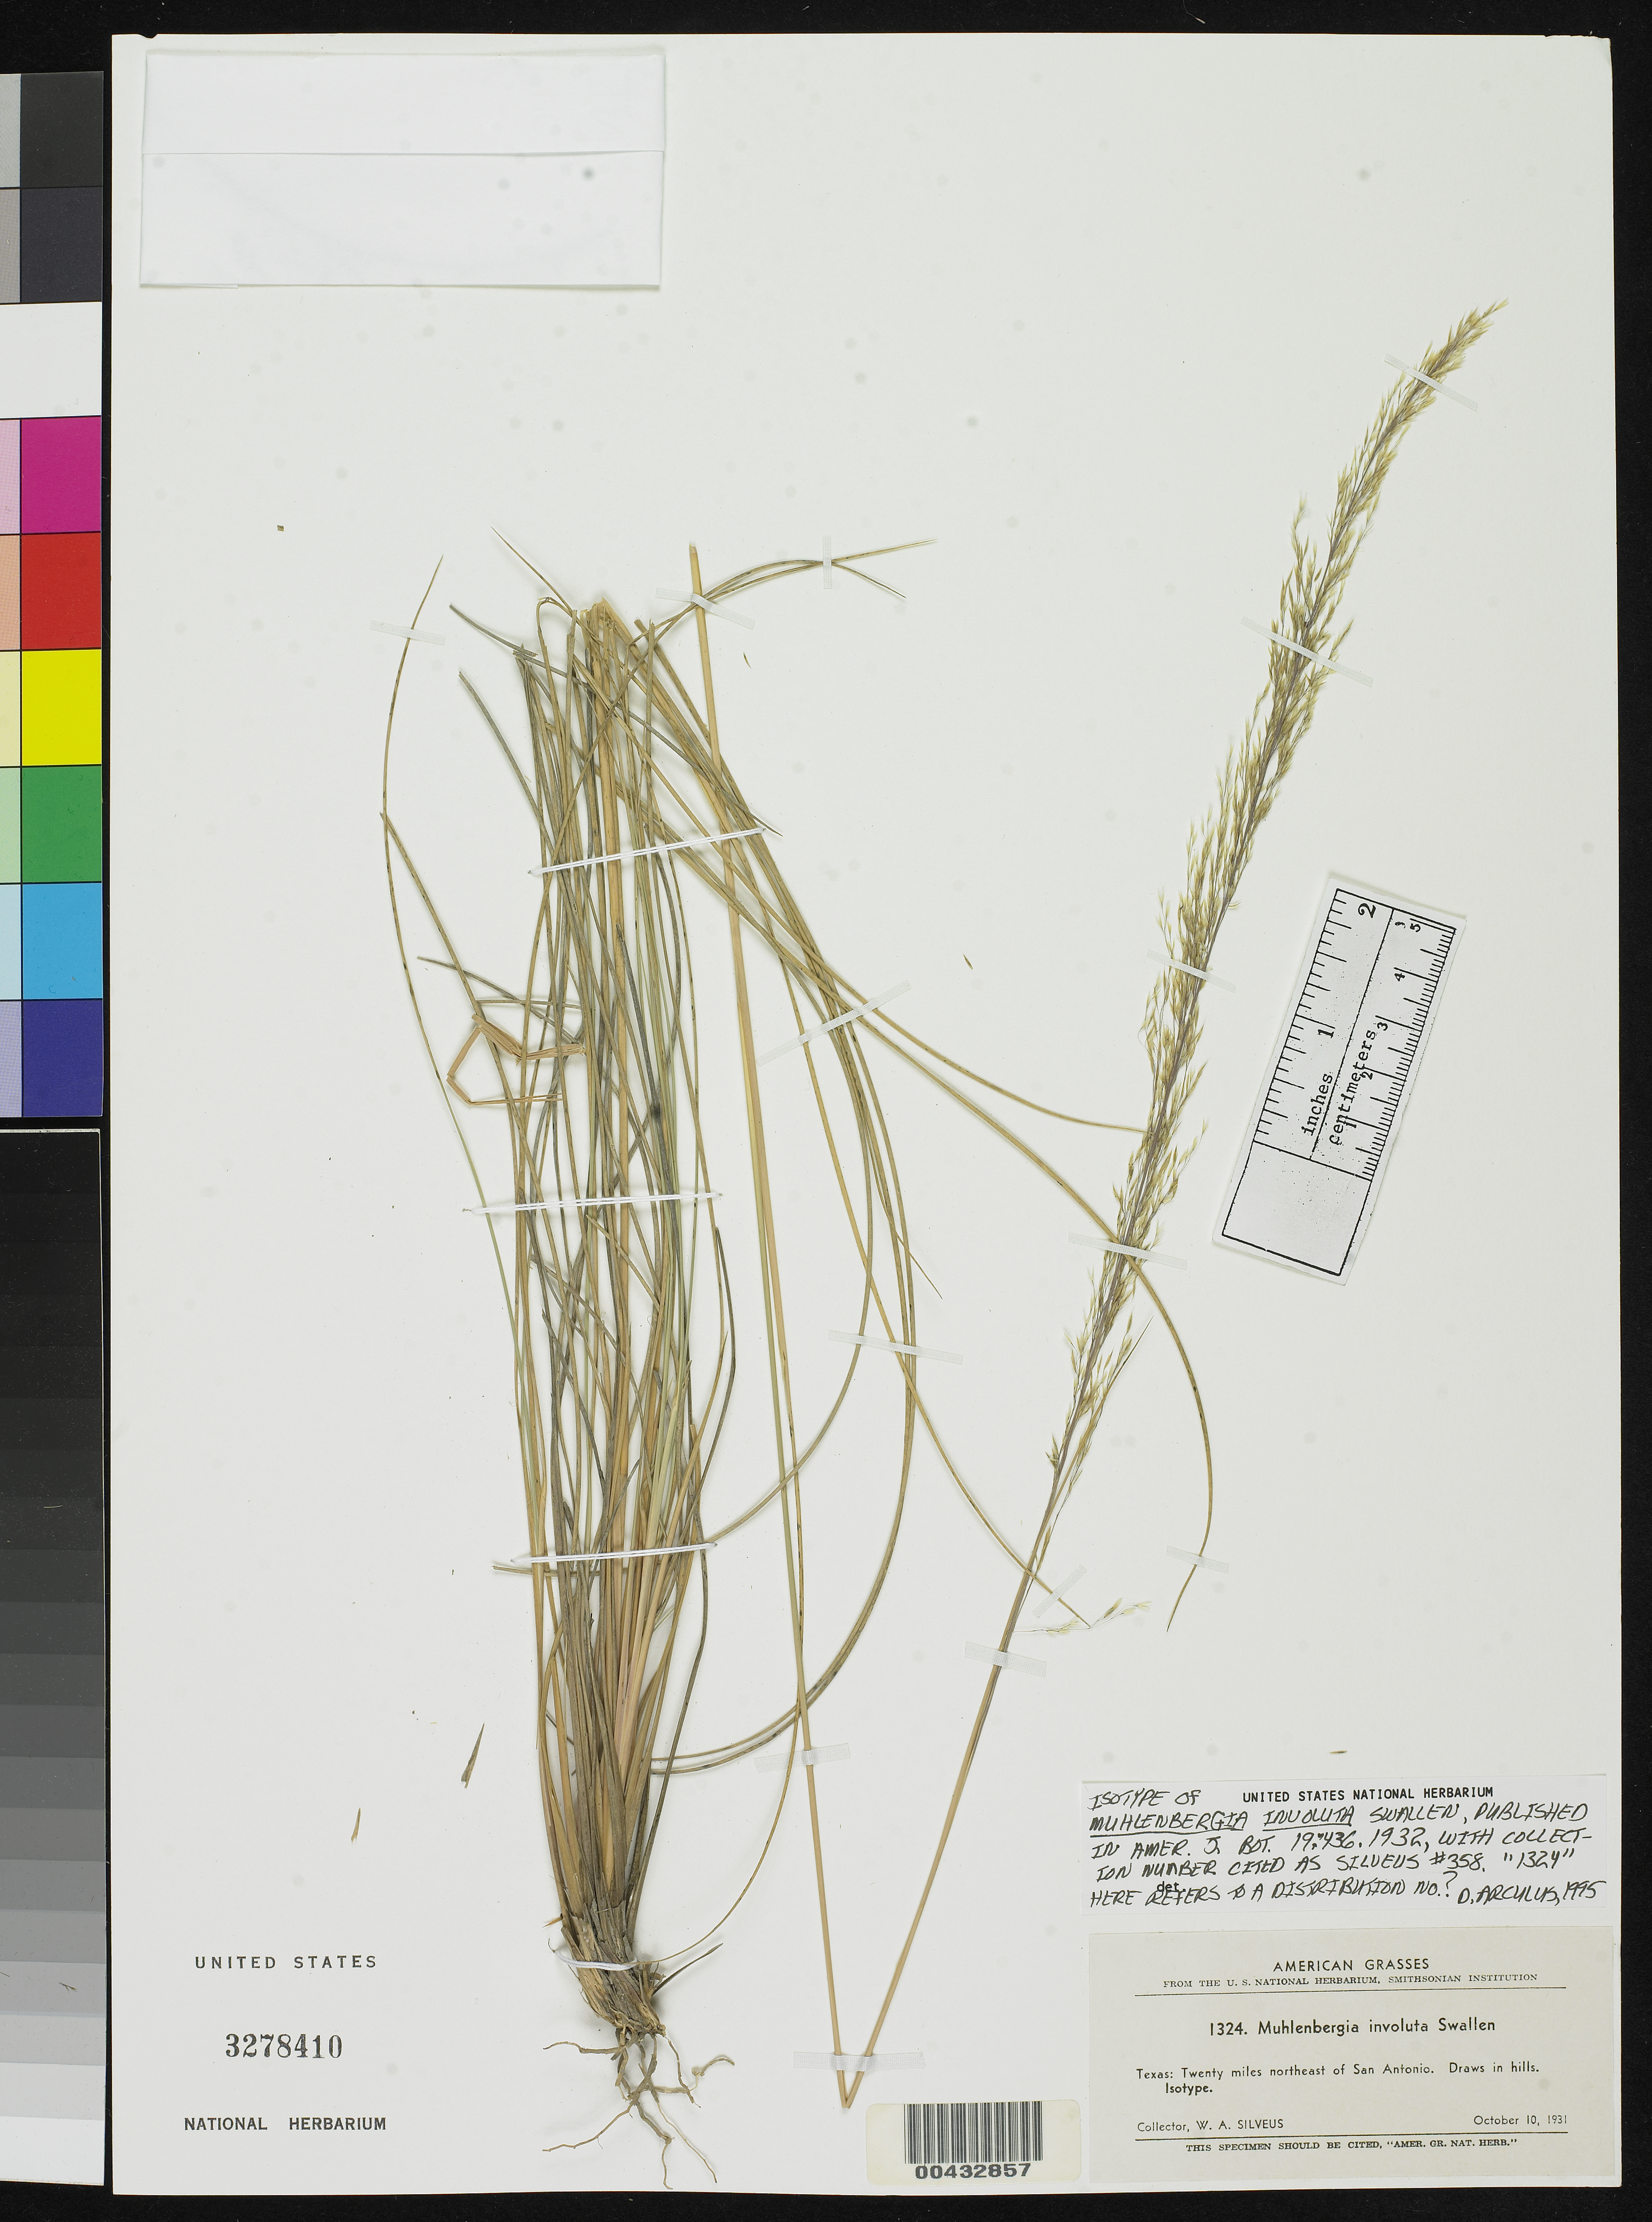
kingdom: Plantae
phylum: Tracheophyta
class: Liliopsida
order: Poales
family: Poaceae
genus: Sporobolus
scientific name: Sporobolus involuta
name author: Swallen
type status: Isotype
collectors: W. Silveus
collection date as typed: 10 Oct 1931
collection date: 1931-10-10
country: United States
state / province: Texas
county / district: Bexar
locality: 20 mi NE of San Antonio.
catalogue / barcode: US 3278410